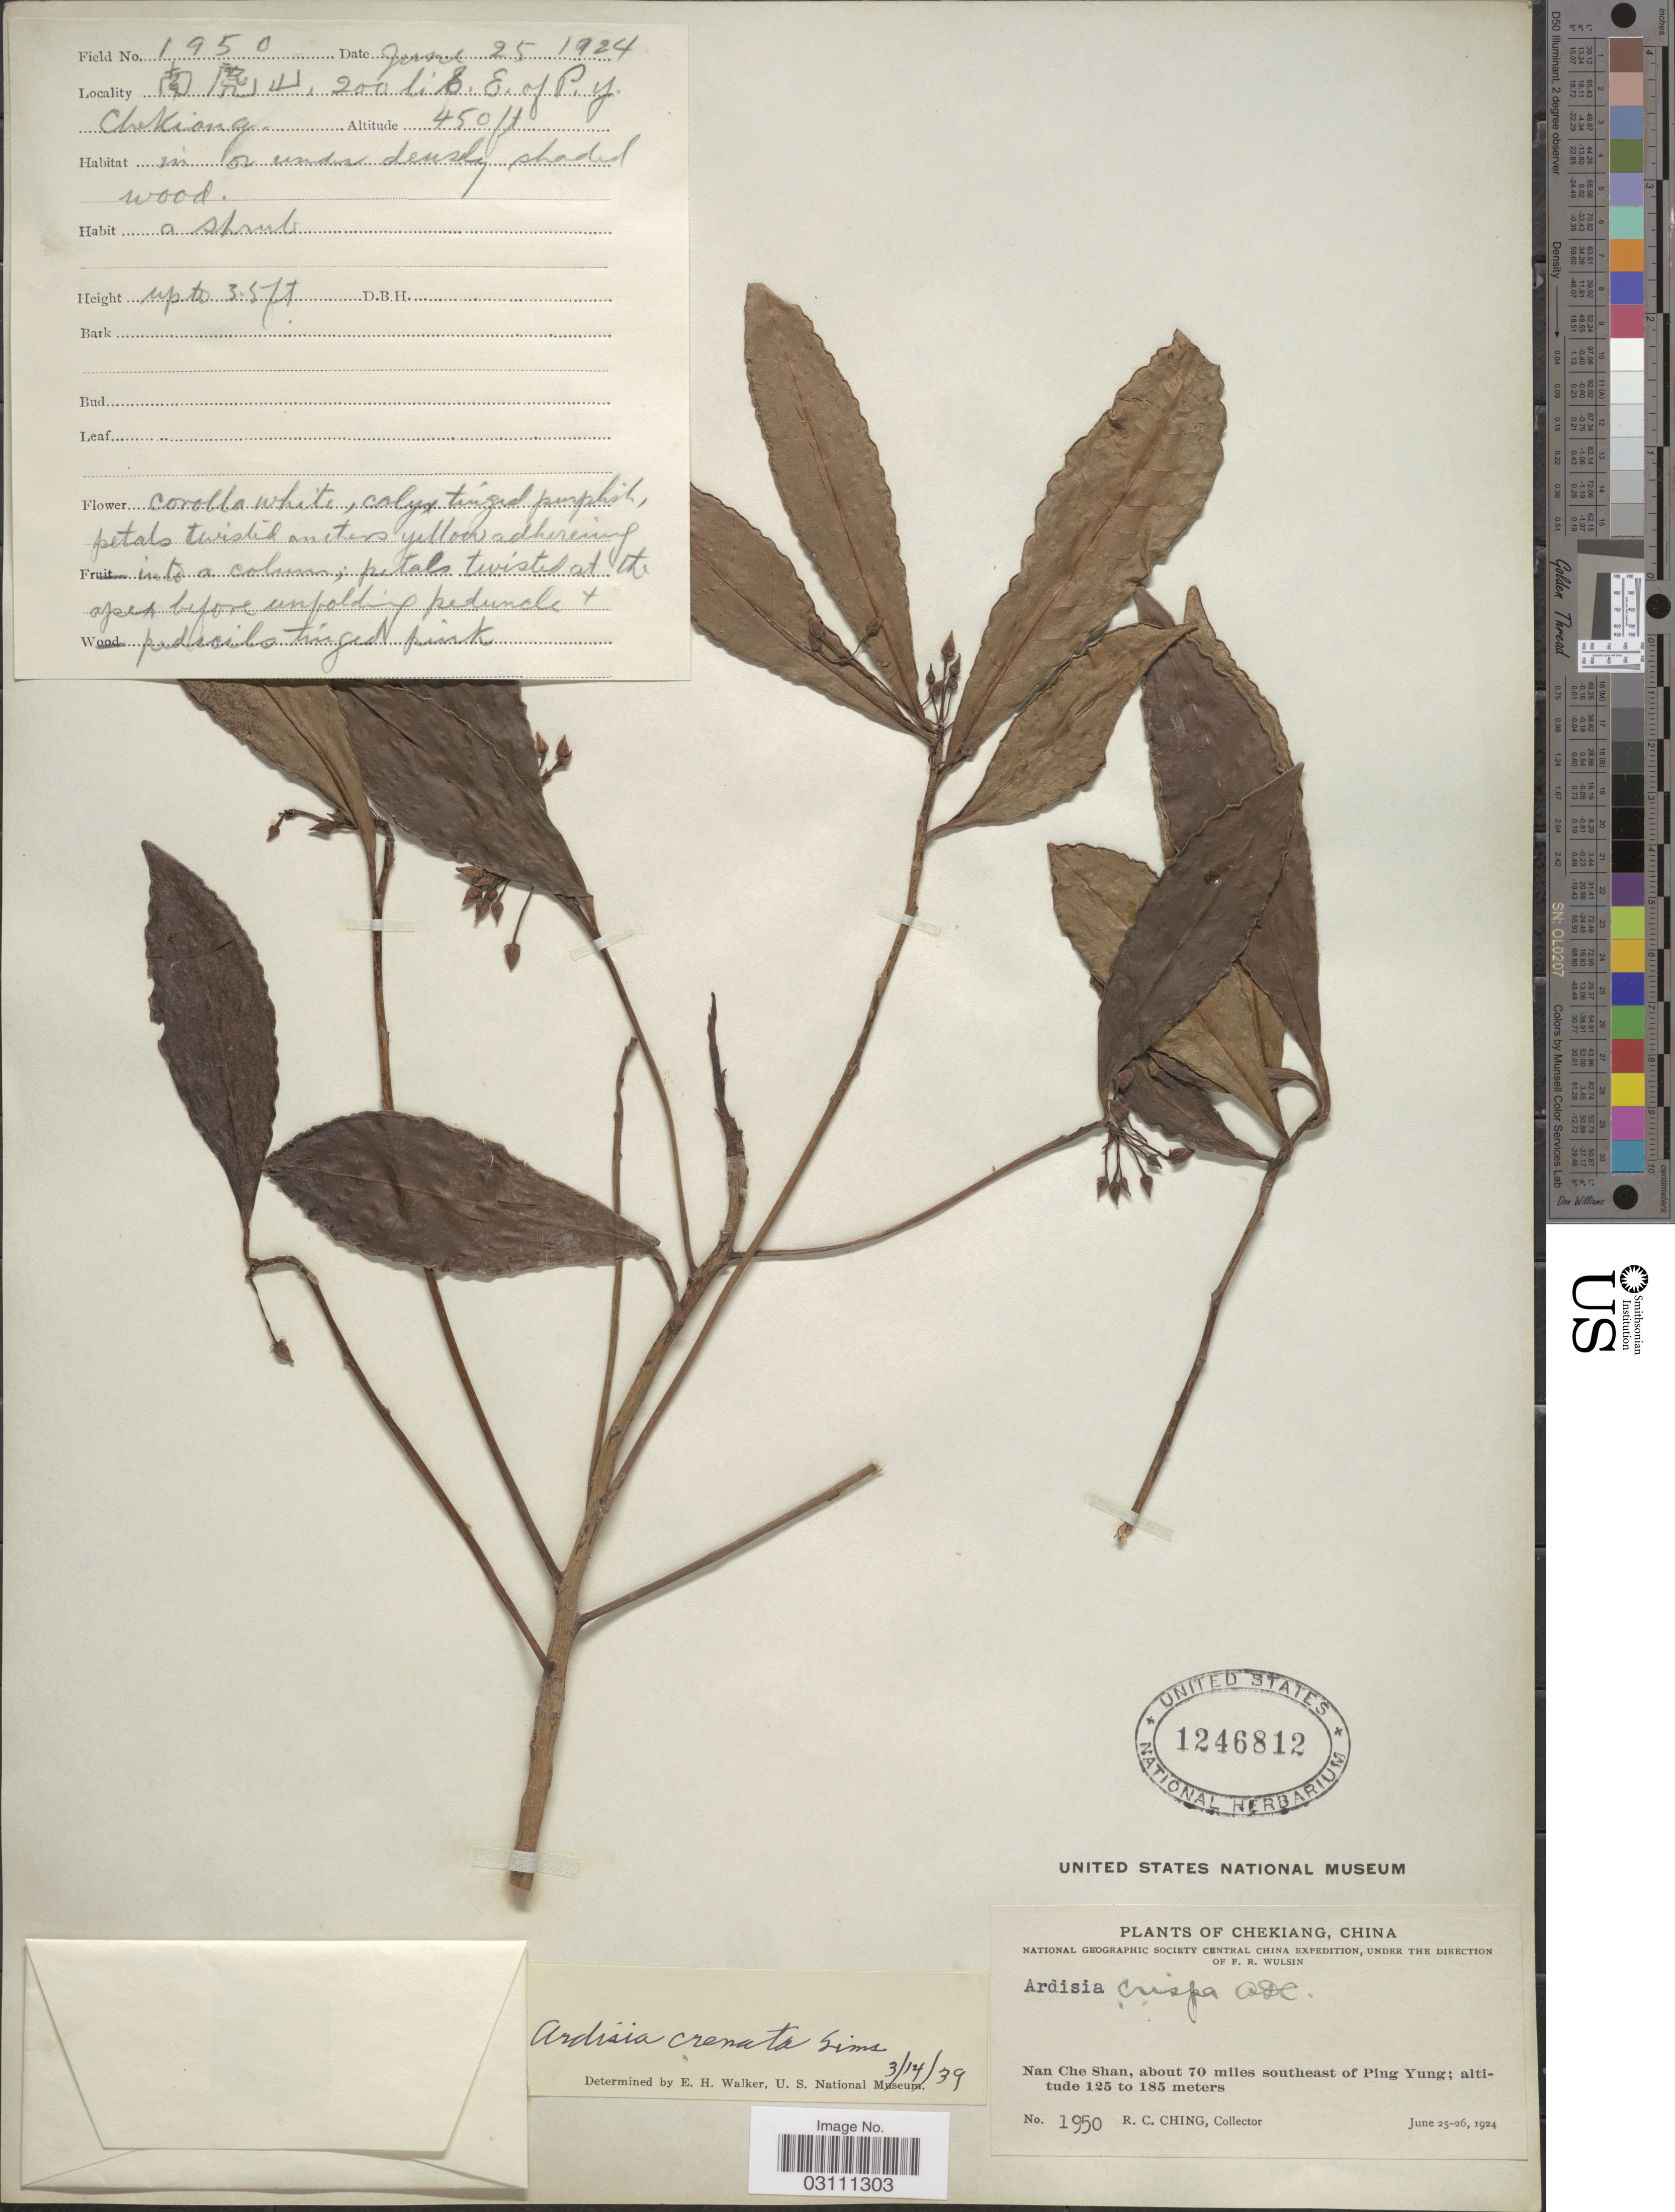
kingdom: Plantae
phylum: Tracheophyta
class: Magnoliopsida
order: Ericales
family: Primulaceae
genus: Ardisia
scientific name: Ardisia crenata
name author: Sims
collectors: R. C. Ching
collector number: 1950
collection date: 1924-06-25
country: China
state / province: Zhejiang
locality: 200 li. S.E. of P.Y. (about 70 miles southeast of Ping Yun. Chongqing.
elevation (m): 137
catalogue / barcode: US 1246812